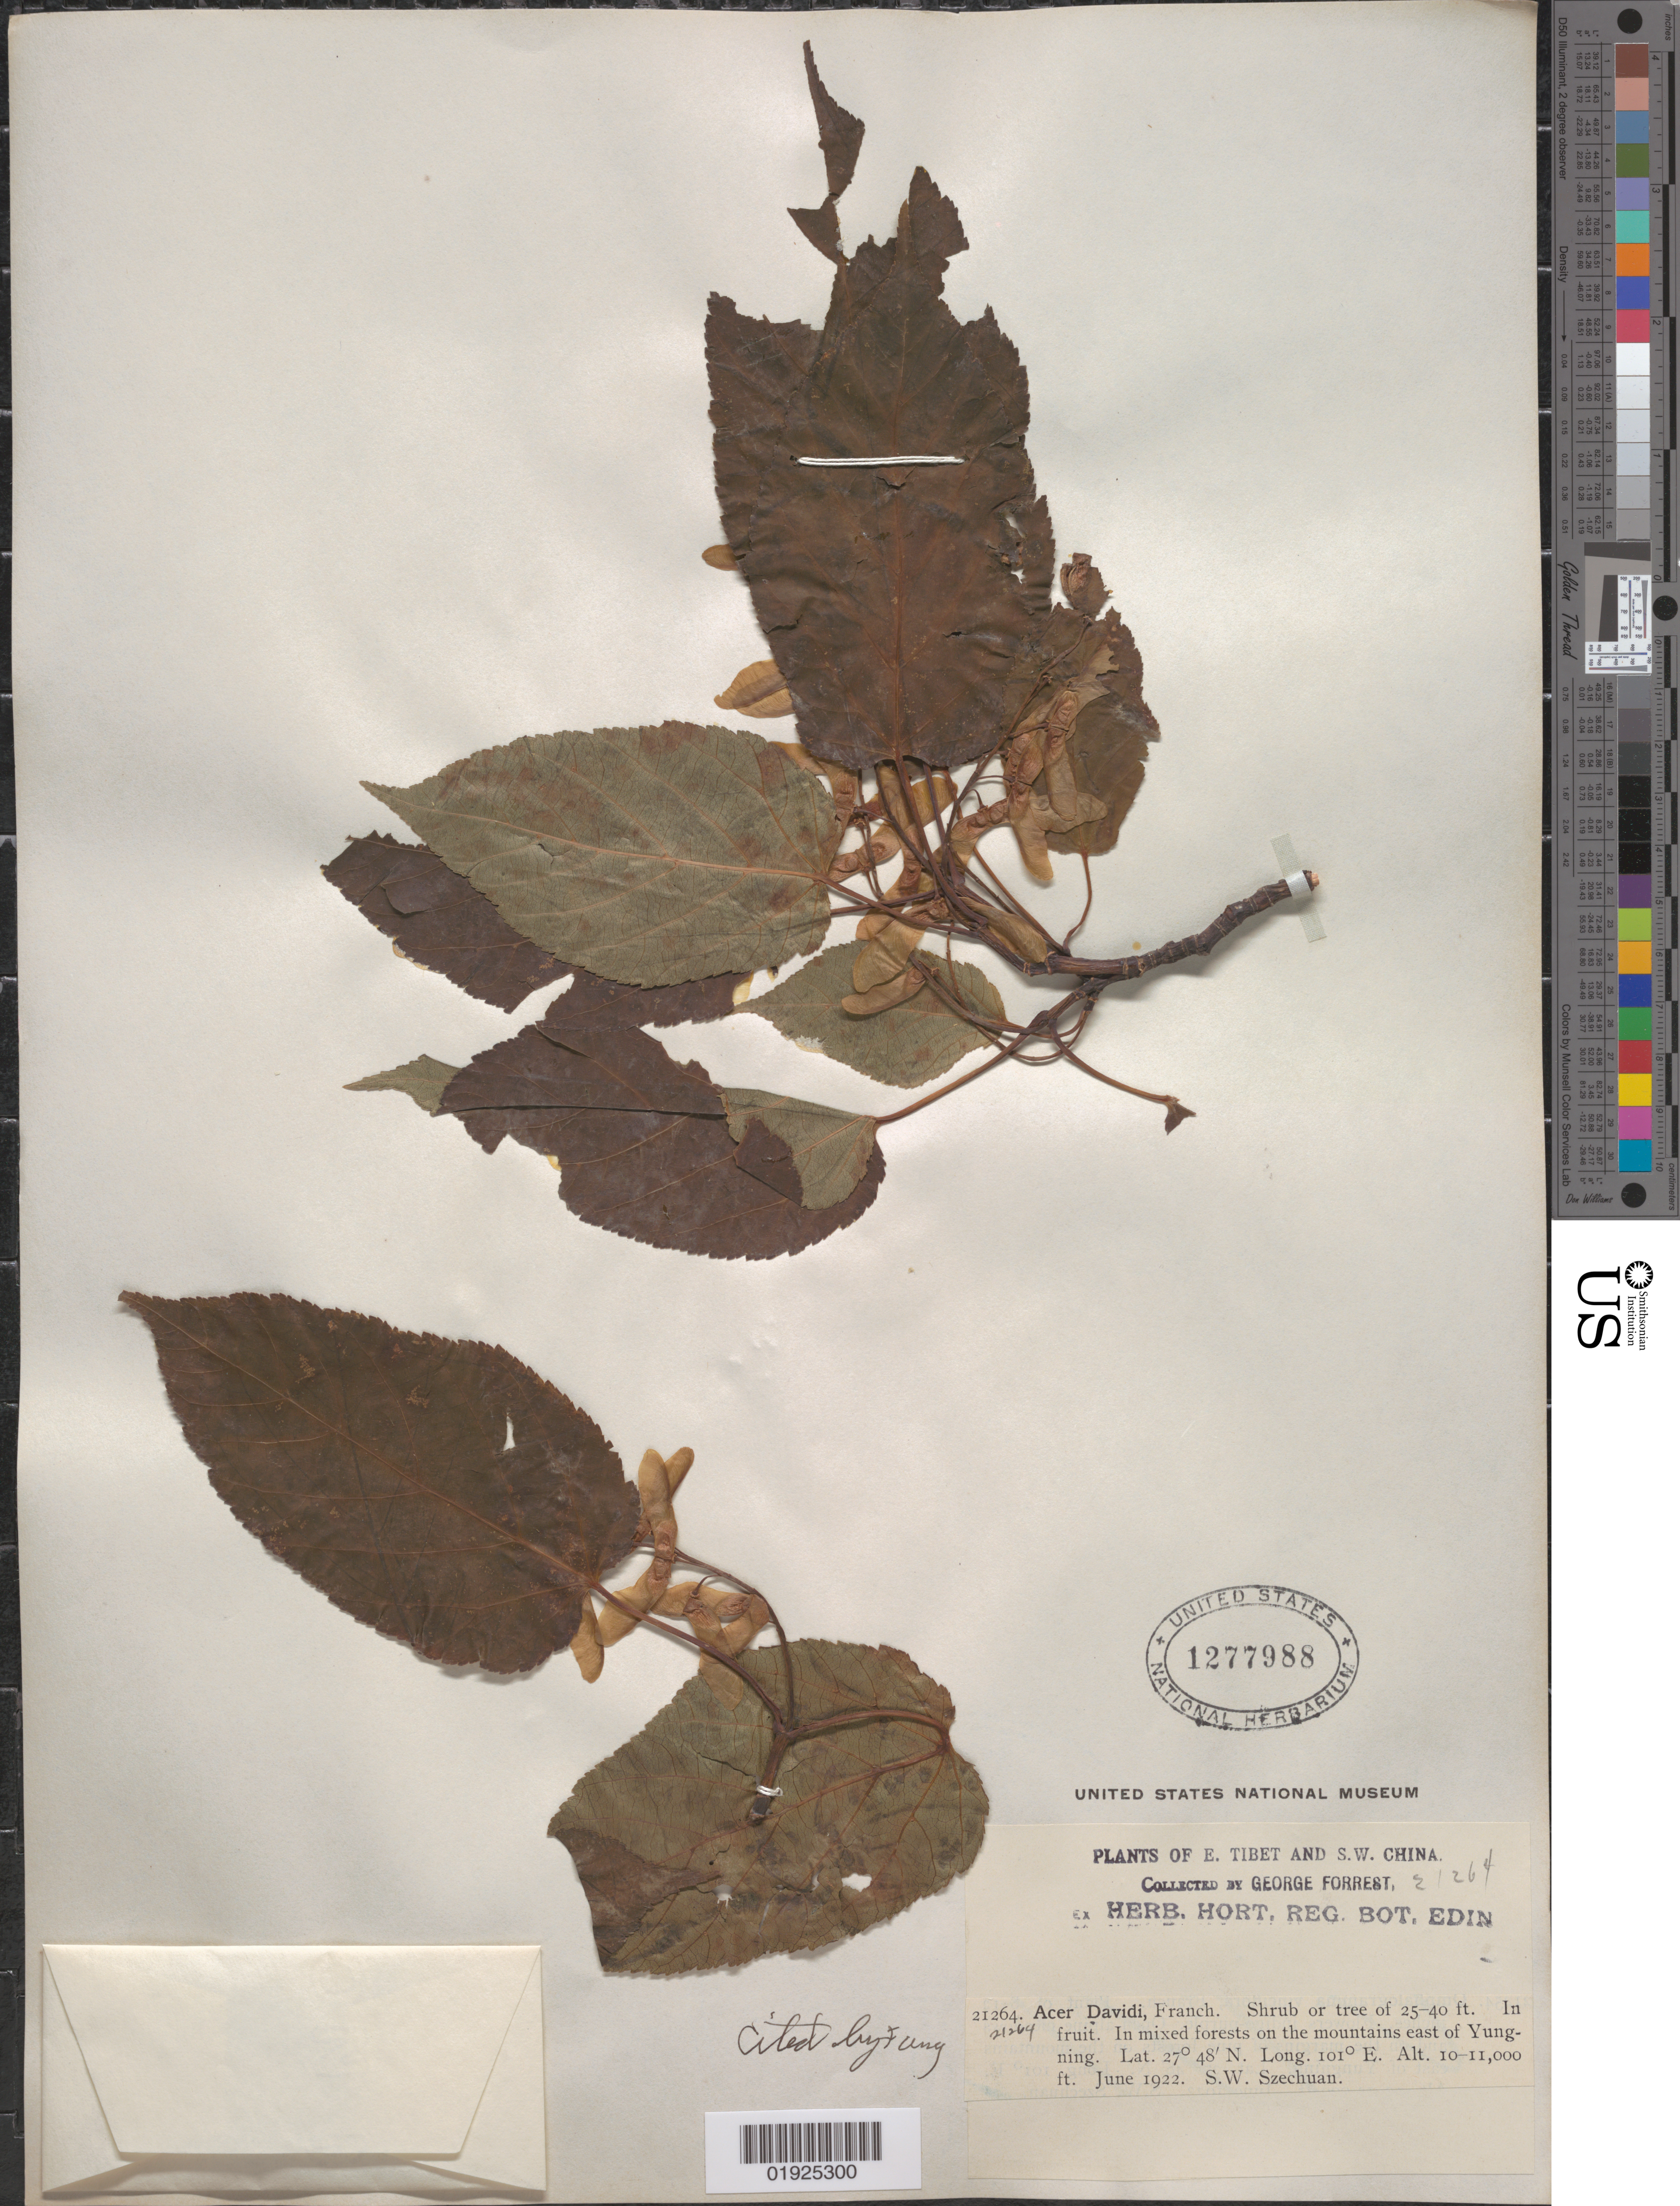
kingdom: Plantae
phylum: Tracheophyta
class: Magnoliopsida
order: Sapindales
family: Sapindaceae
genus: Acer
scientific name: Acer sikkimense subsp. davidii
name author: (Franch.) Wesm.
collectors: G. Forrest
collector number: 21264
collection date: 1922-06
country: China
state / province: Sichuan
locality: S.W. Szechuan [Sichuan], mountains E of Yungning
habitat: In mixed forests on the mountains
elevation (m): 3048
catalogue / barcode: US 1277988